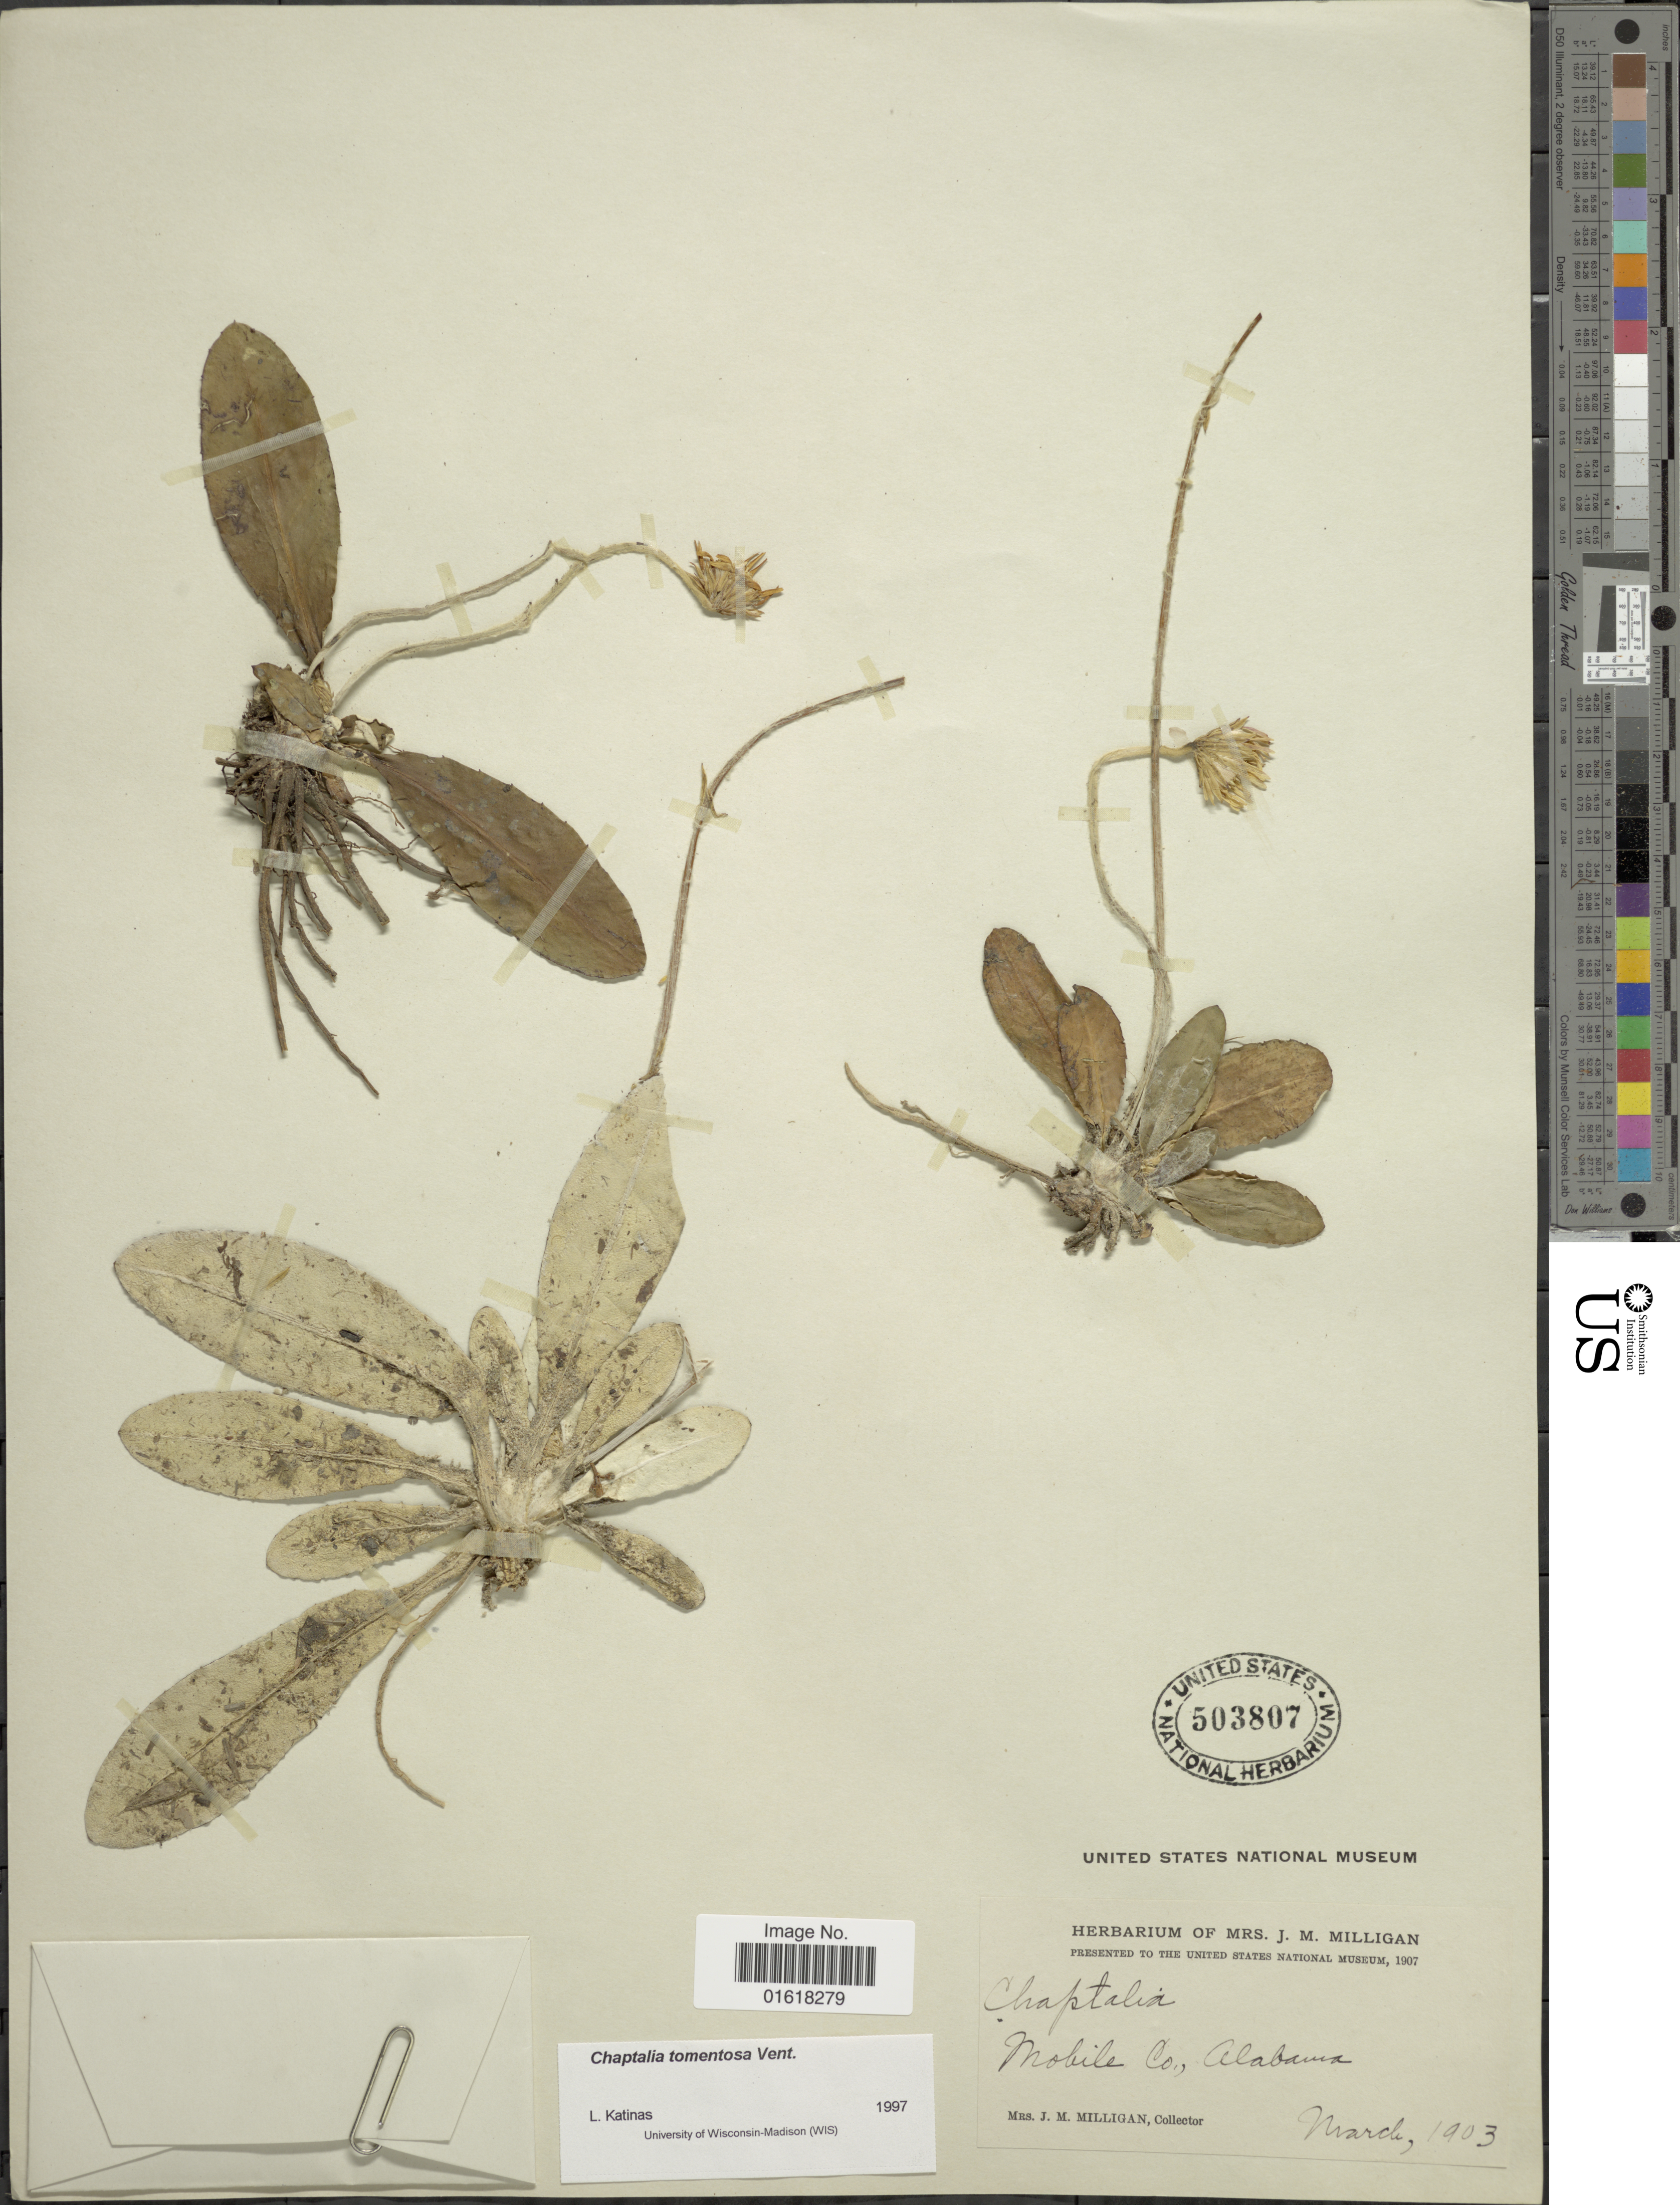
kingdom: Plantae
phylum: Tracheophyta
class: Magnoliopsida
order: Asterales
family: Asteraceae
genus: Chaptalia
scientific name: Chaptalia tomentosa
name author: Vent.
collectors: J. M. Milligan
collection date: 1903-03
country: United States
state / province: Alabama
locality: Mobile Co.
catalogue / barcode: US 503807